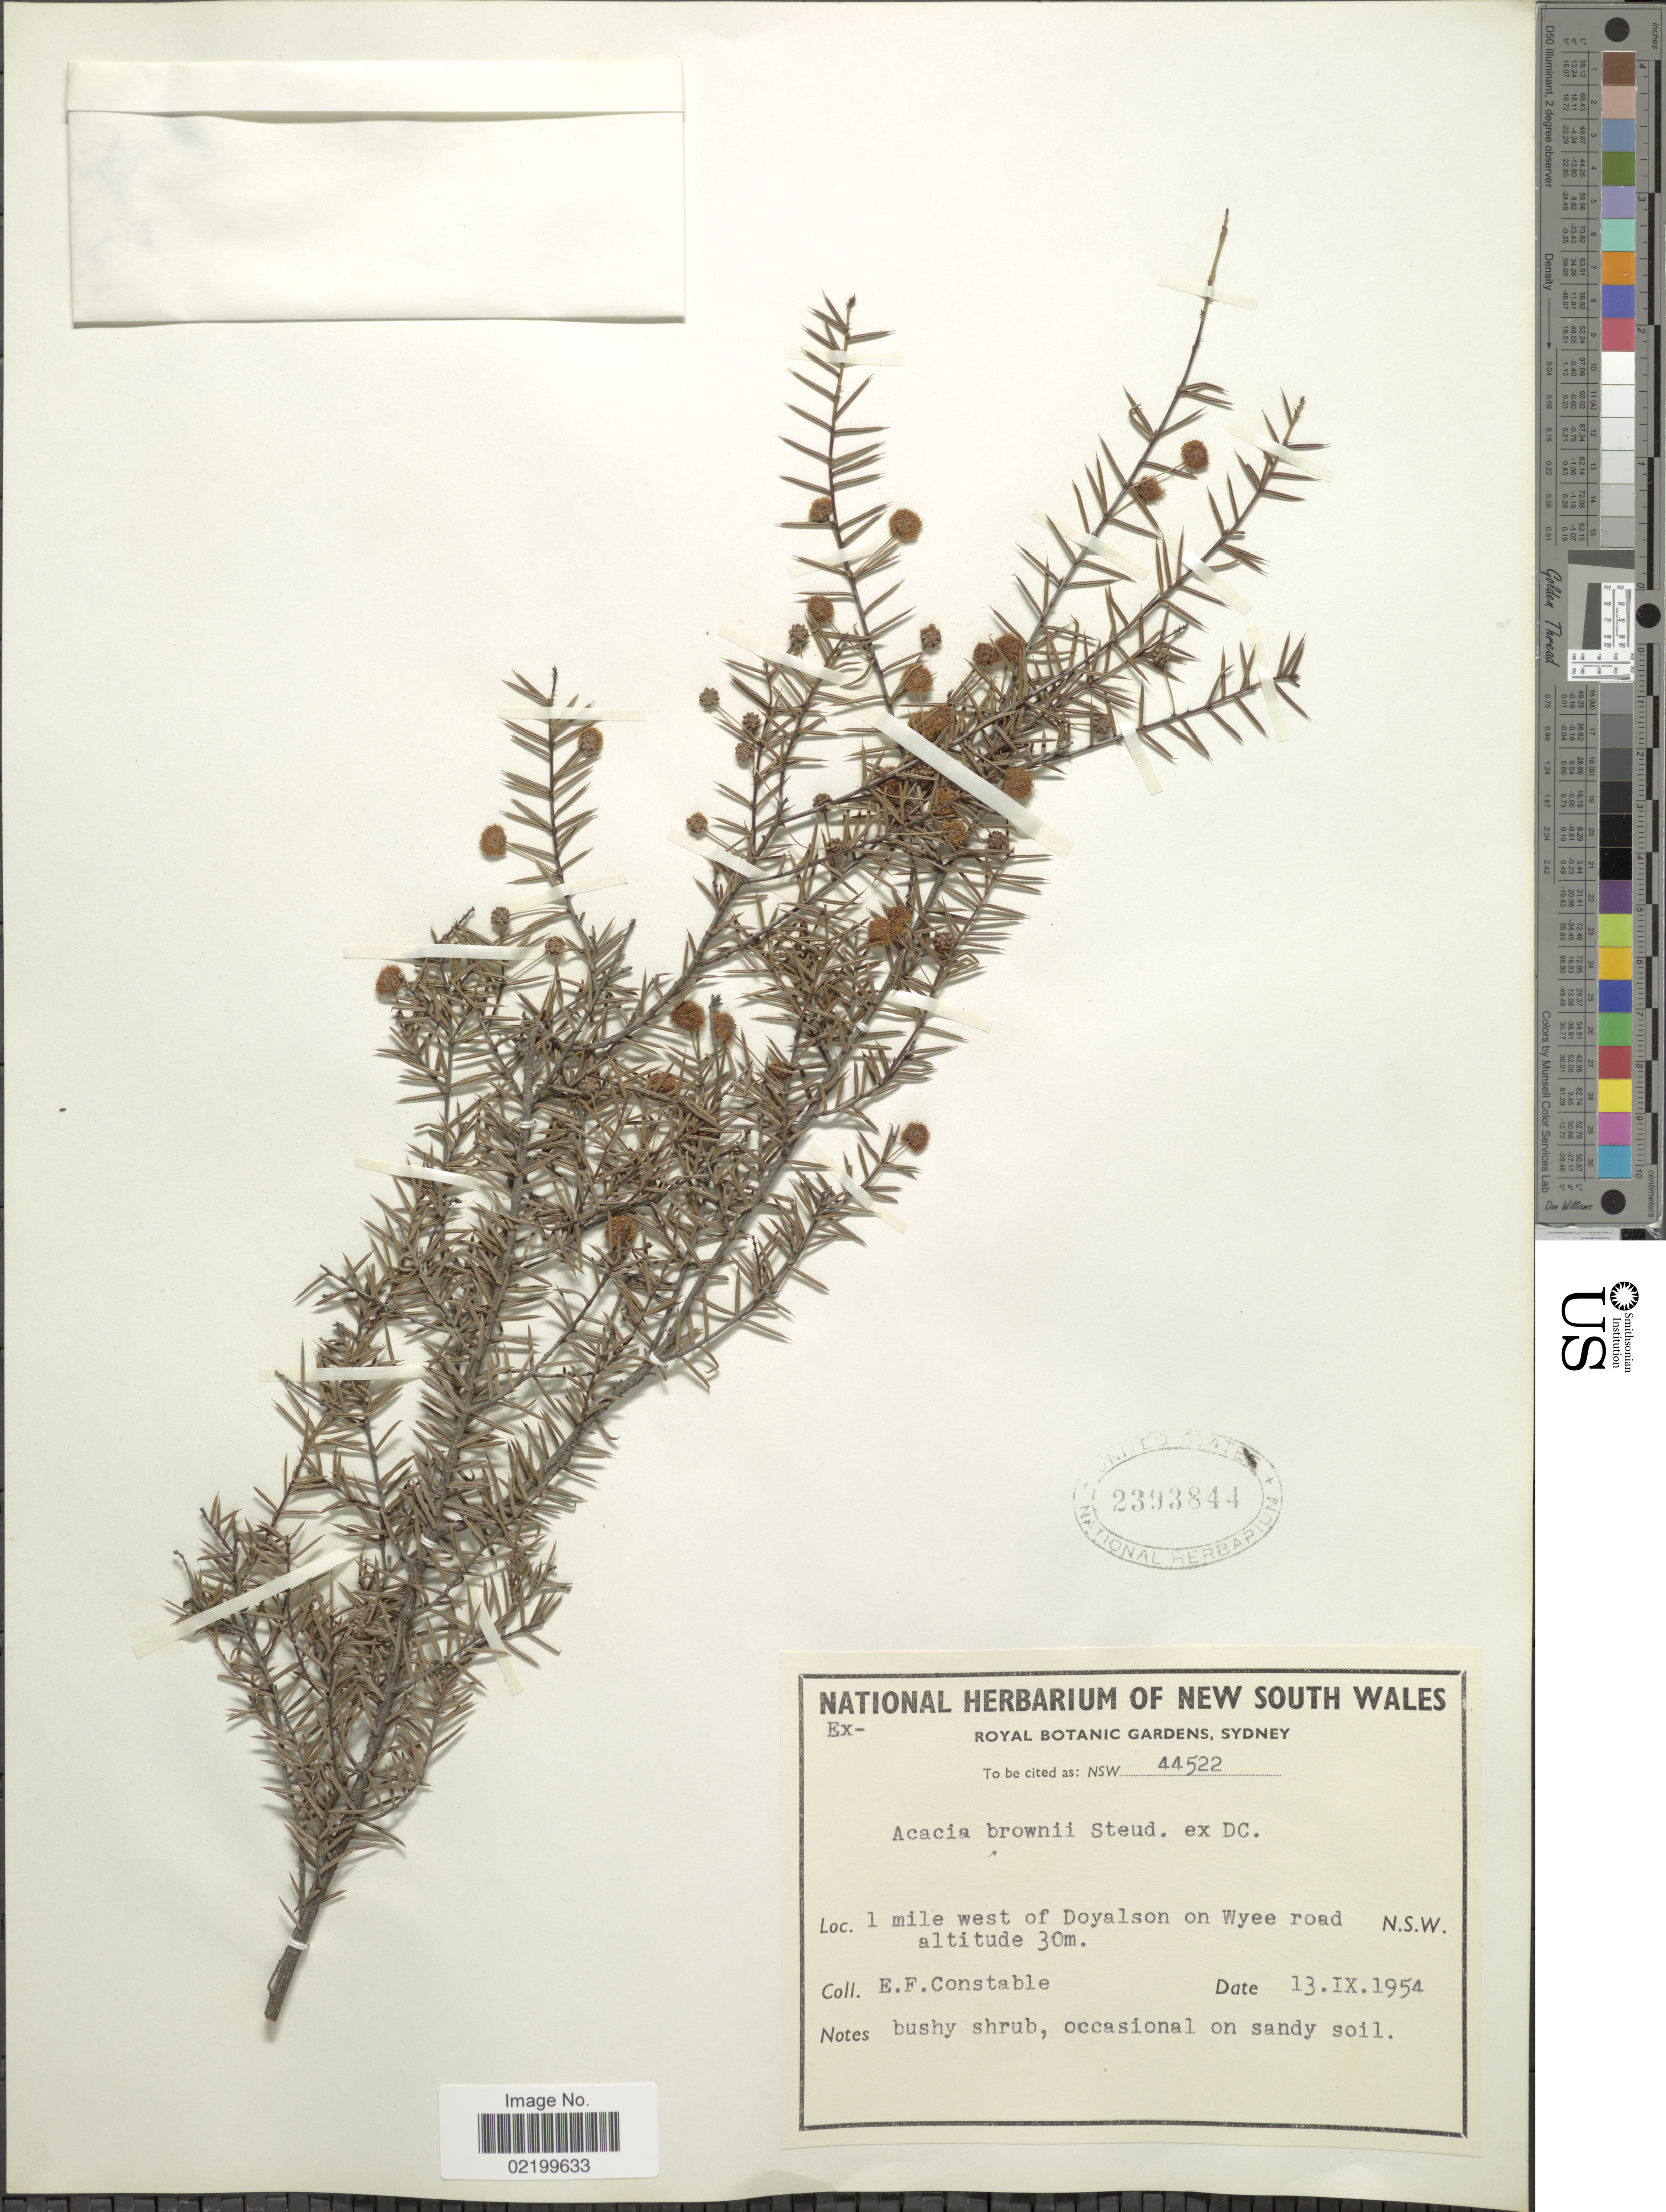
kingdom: Plantae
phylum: Tracheophyta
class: Magnoliopsida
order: Fabales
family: Fabaceae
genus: Acacia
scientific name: Acacia brownii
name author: (Poir.) Steud.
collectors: E. F. Constable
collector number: NSW 44522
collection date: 1954-09-13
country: Australia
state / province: New South Wales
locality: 1 mile west of Doyalson on Wyeen road, N.S.W.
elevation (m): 30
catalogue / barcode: US 2393844